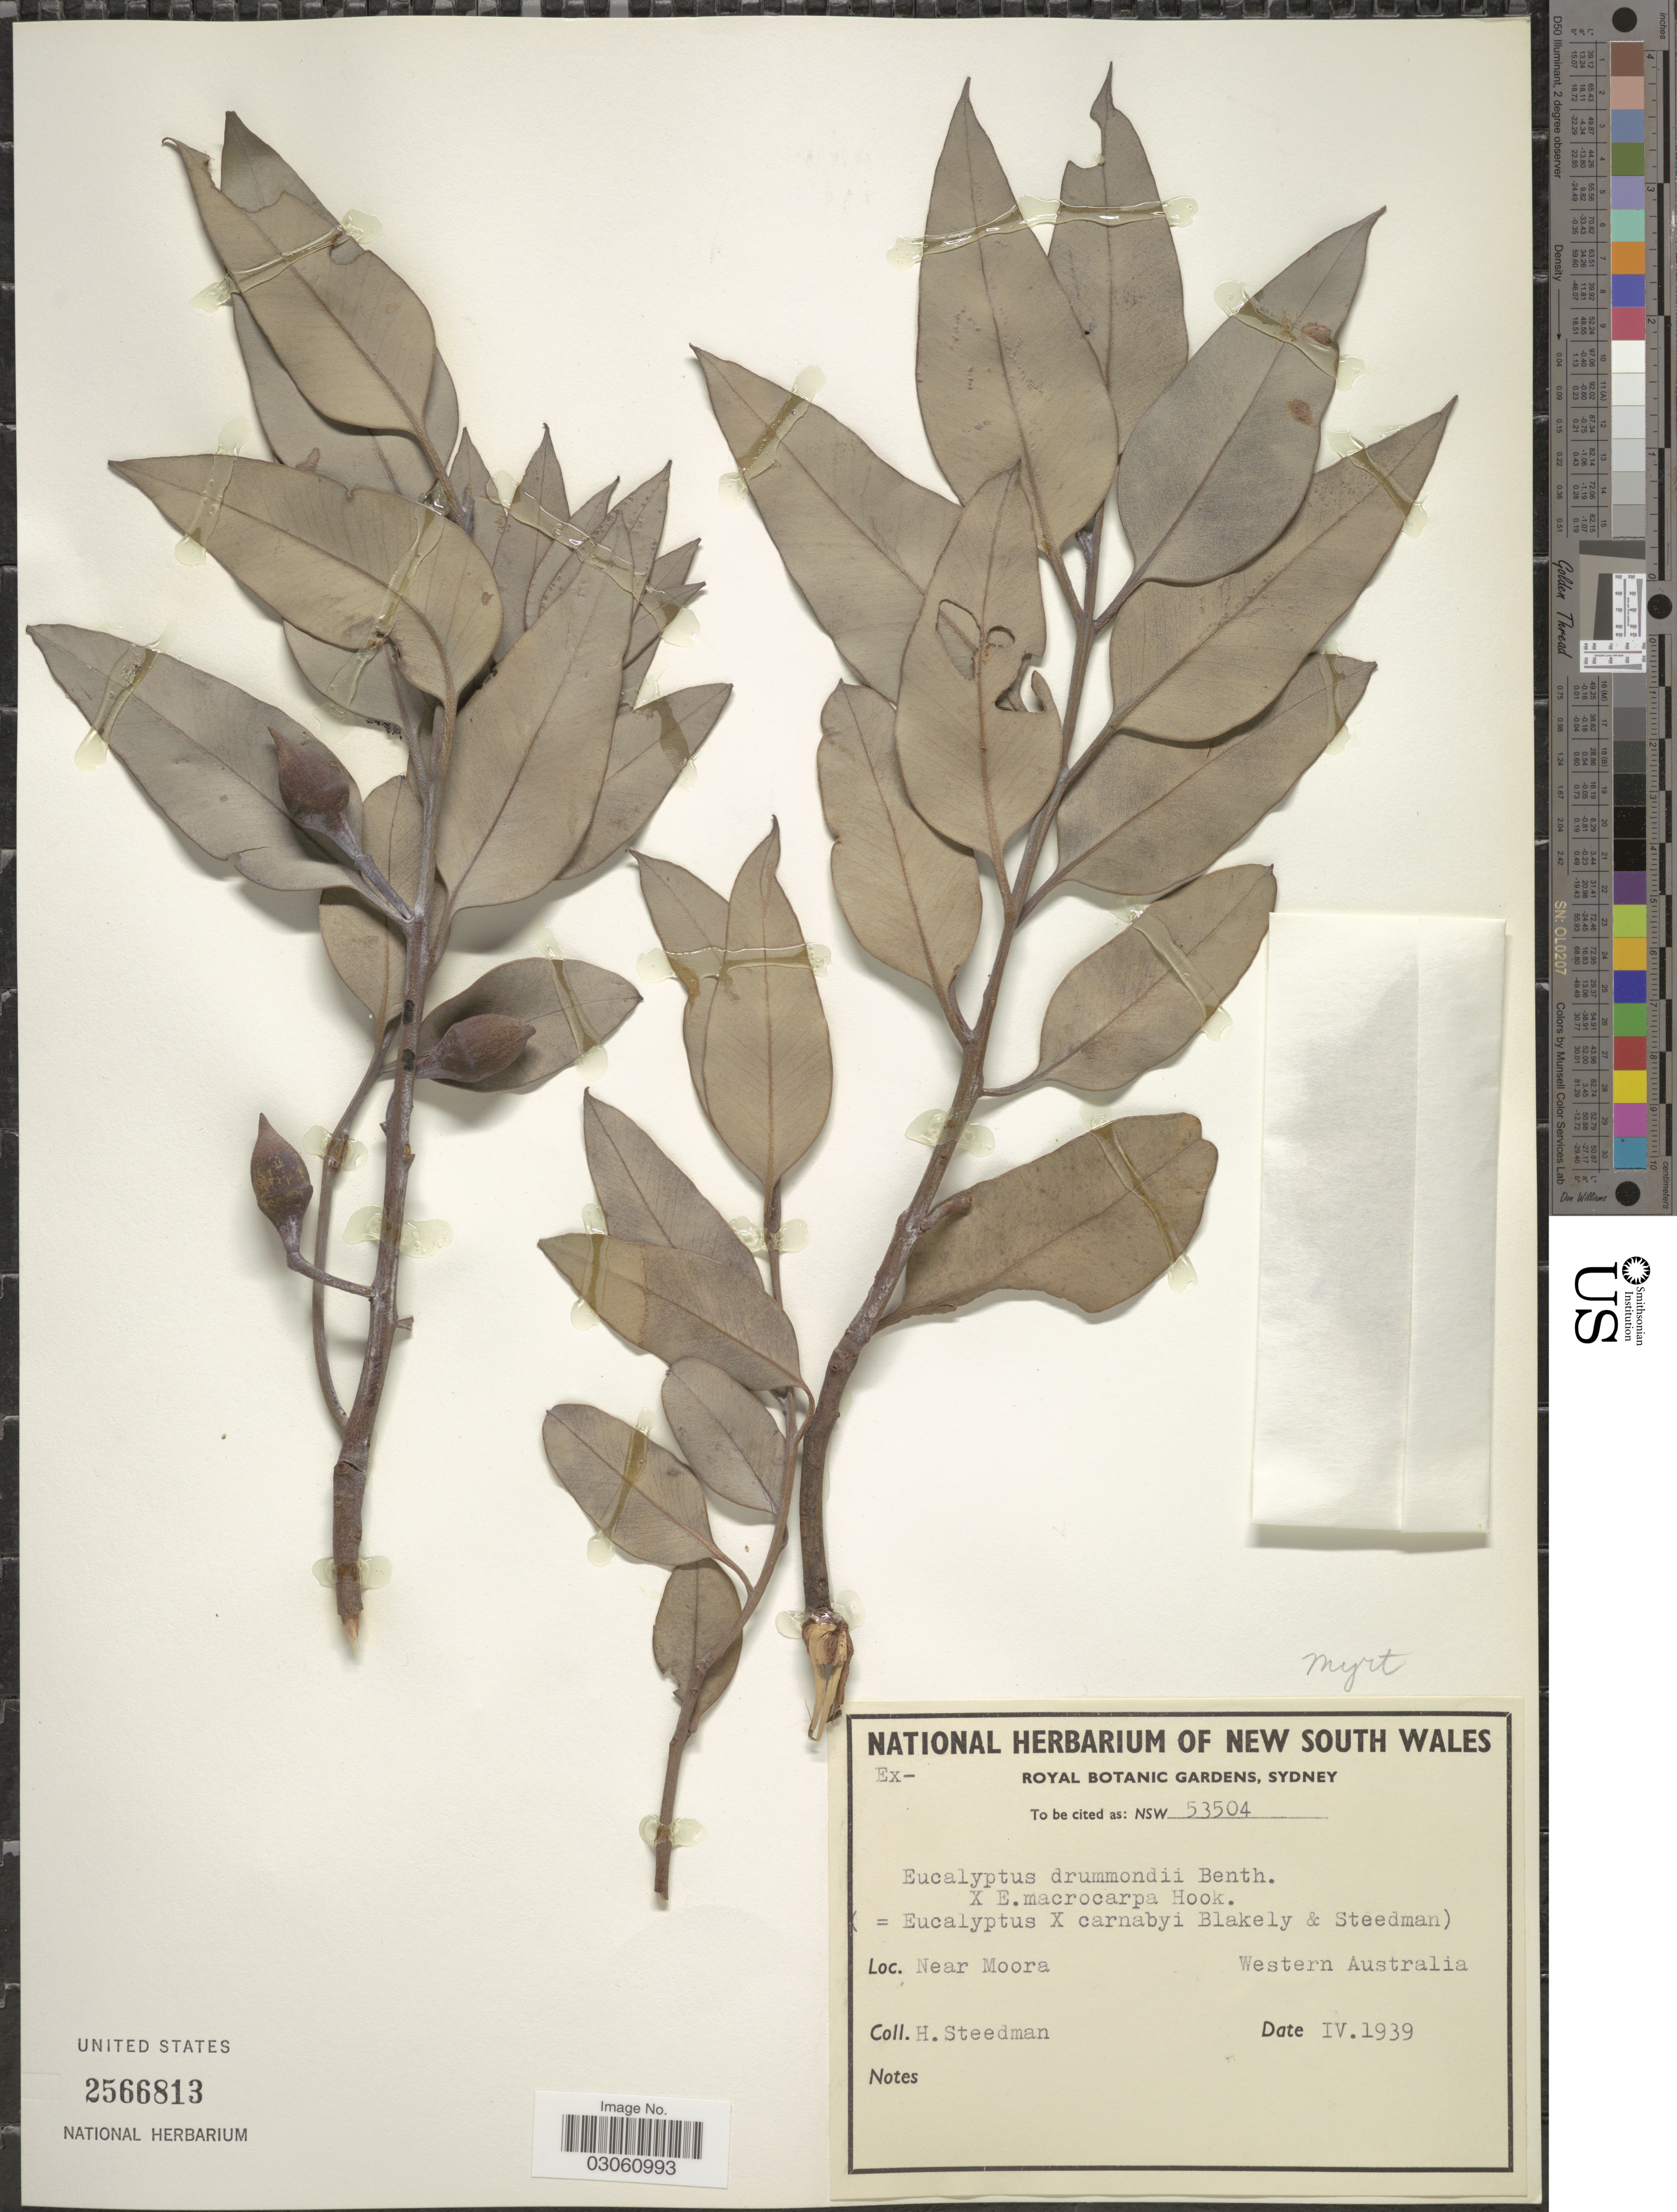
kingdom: Plantae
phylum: Tracheophyta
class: Magnoliopsida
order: Myrtales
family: Myrtaceae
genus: Eucalyptus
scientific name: Eucalyptus x carnabyi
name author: Blakely & H. Steedman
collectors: H. Steedman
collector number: NSW53504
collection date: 1939-04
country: Australia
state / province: Western Australia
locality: Near Moora.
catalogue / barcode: US 2566813